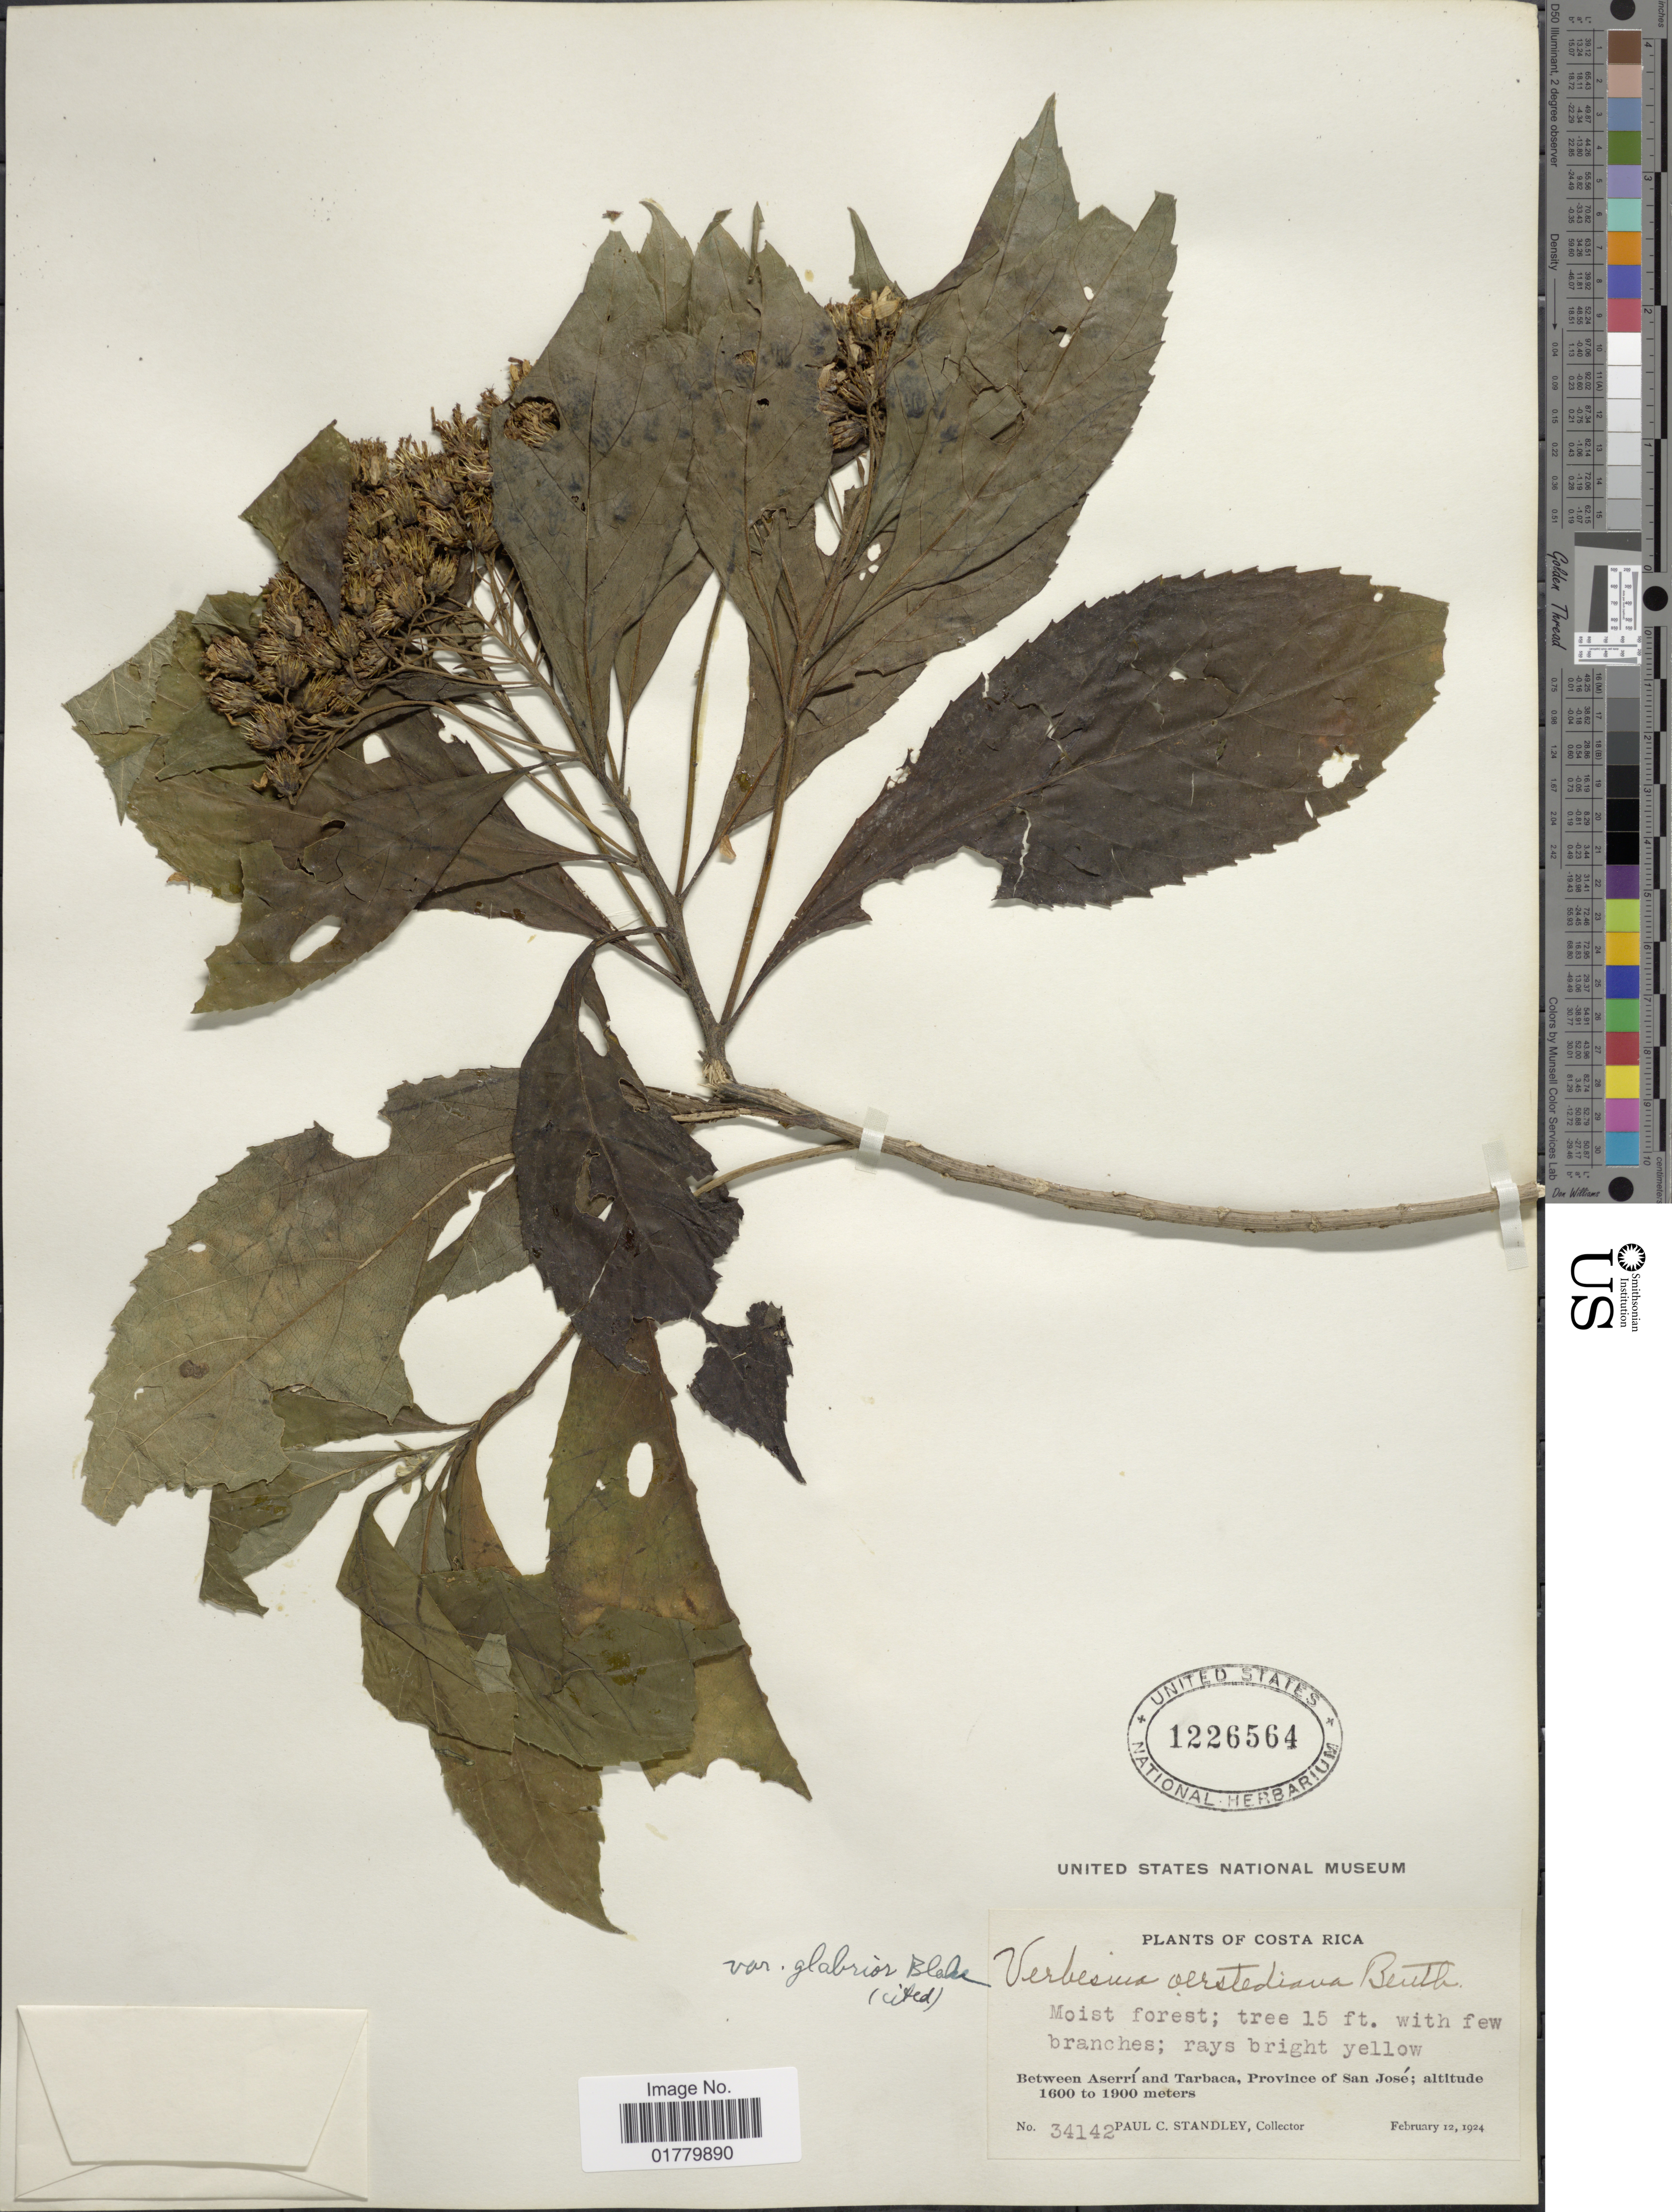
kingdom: Plantae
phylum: Tracheophyta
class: Magnoliopsida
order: Asterales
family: Asteraceae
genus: Verbesina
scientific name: Verbesina oerstediana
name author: Benth. in Oerst.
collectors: P. C. Standley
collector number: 34142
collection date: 1924-02-12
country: Costa Rica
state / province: San José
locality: Between Aserrí and Tarbaca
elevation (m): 1600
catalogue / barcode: US 1226564